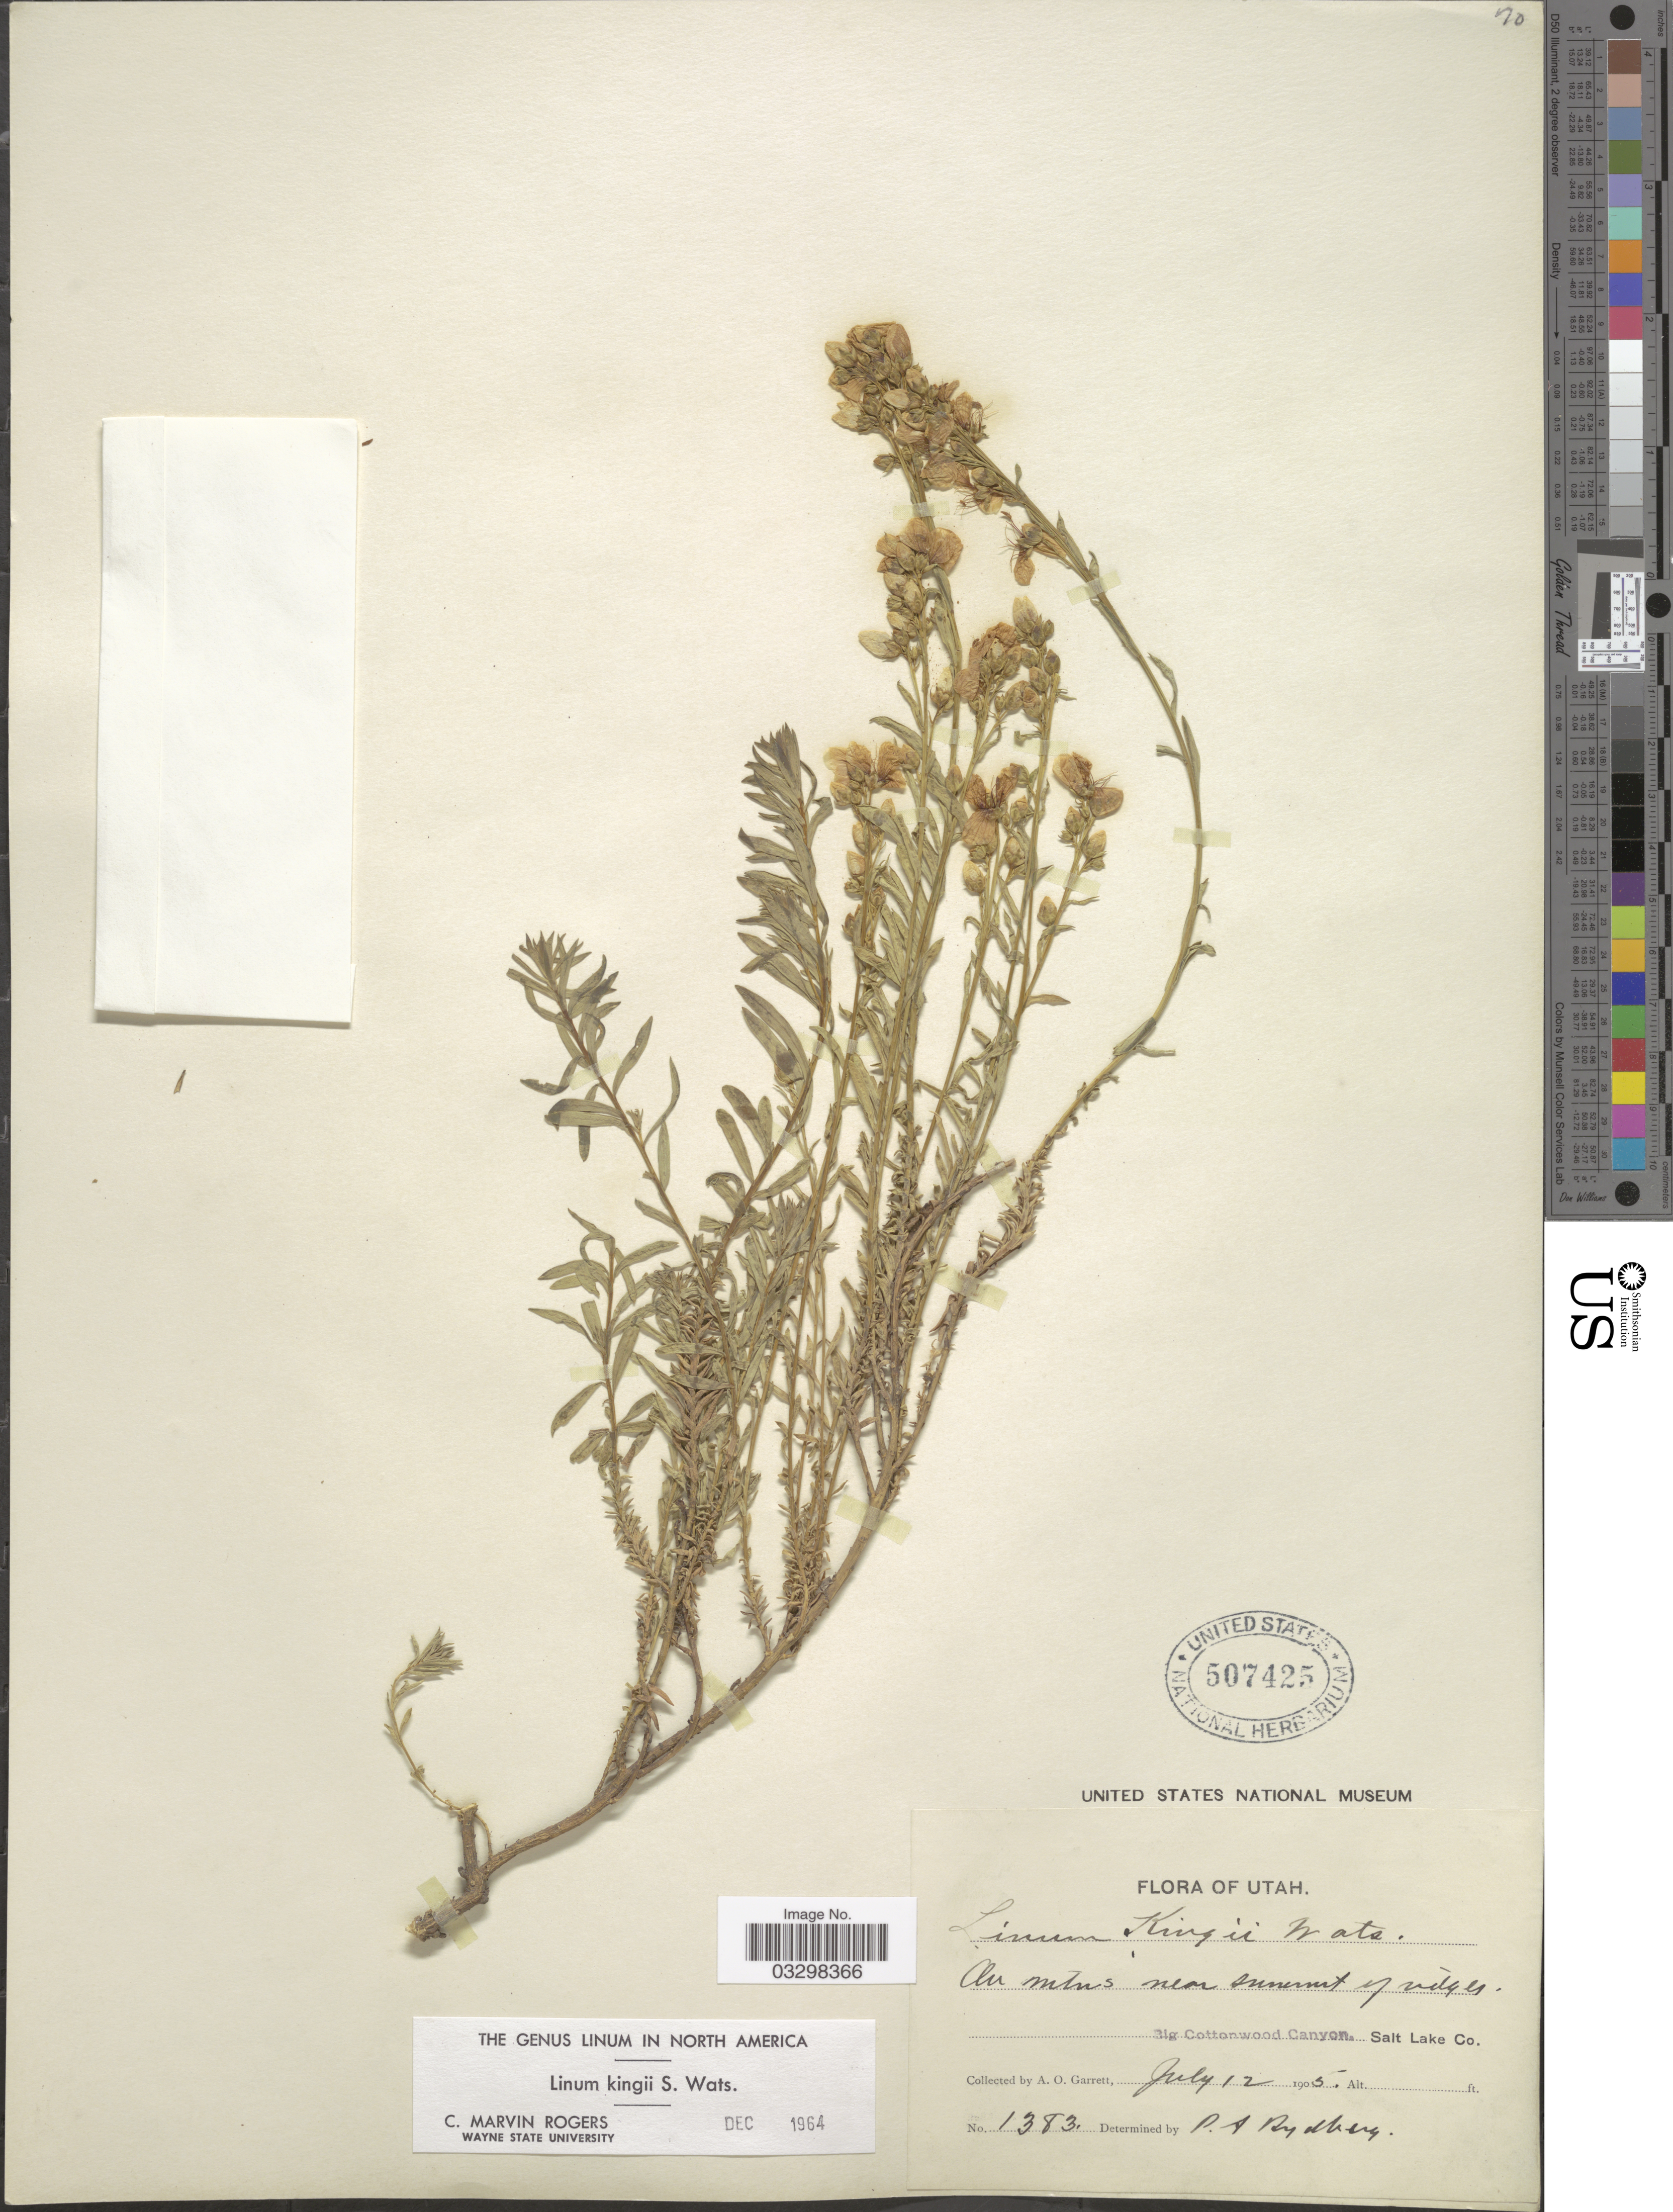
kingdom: Plantae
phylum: Tracheophyta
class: Magnoliopsida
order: Apiales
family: Apiaceae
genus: Selinum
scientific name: Selinum kingii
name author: S. Watson in C. King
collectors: A. O. Garrett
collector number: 1383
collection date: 1905-07-12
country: United States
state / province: Utah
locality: On mtns near summit of ridges. Big Cottonwood Canyon. Salt Lake Co.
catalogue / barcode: US 507425